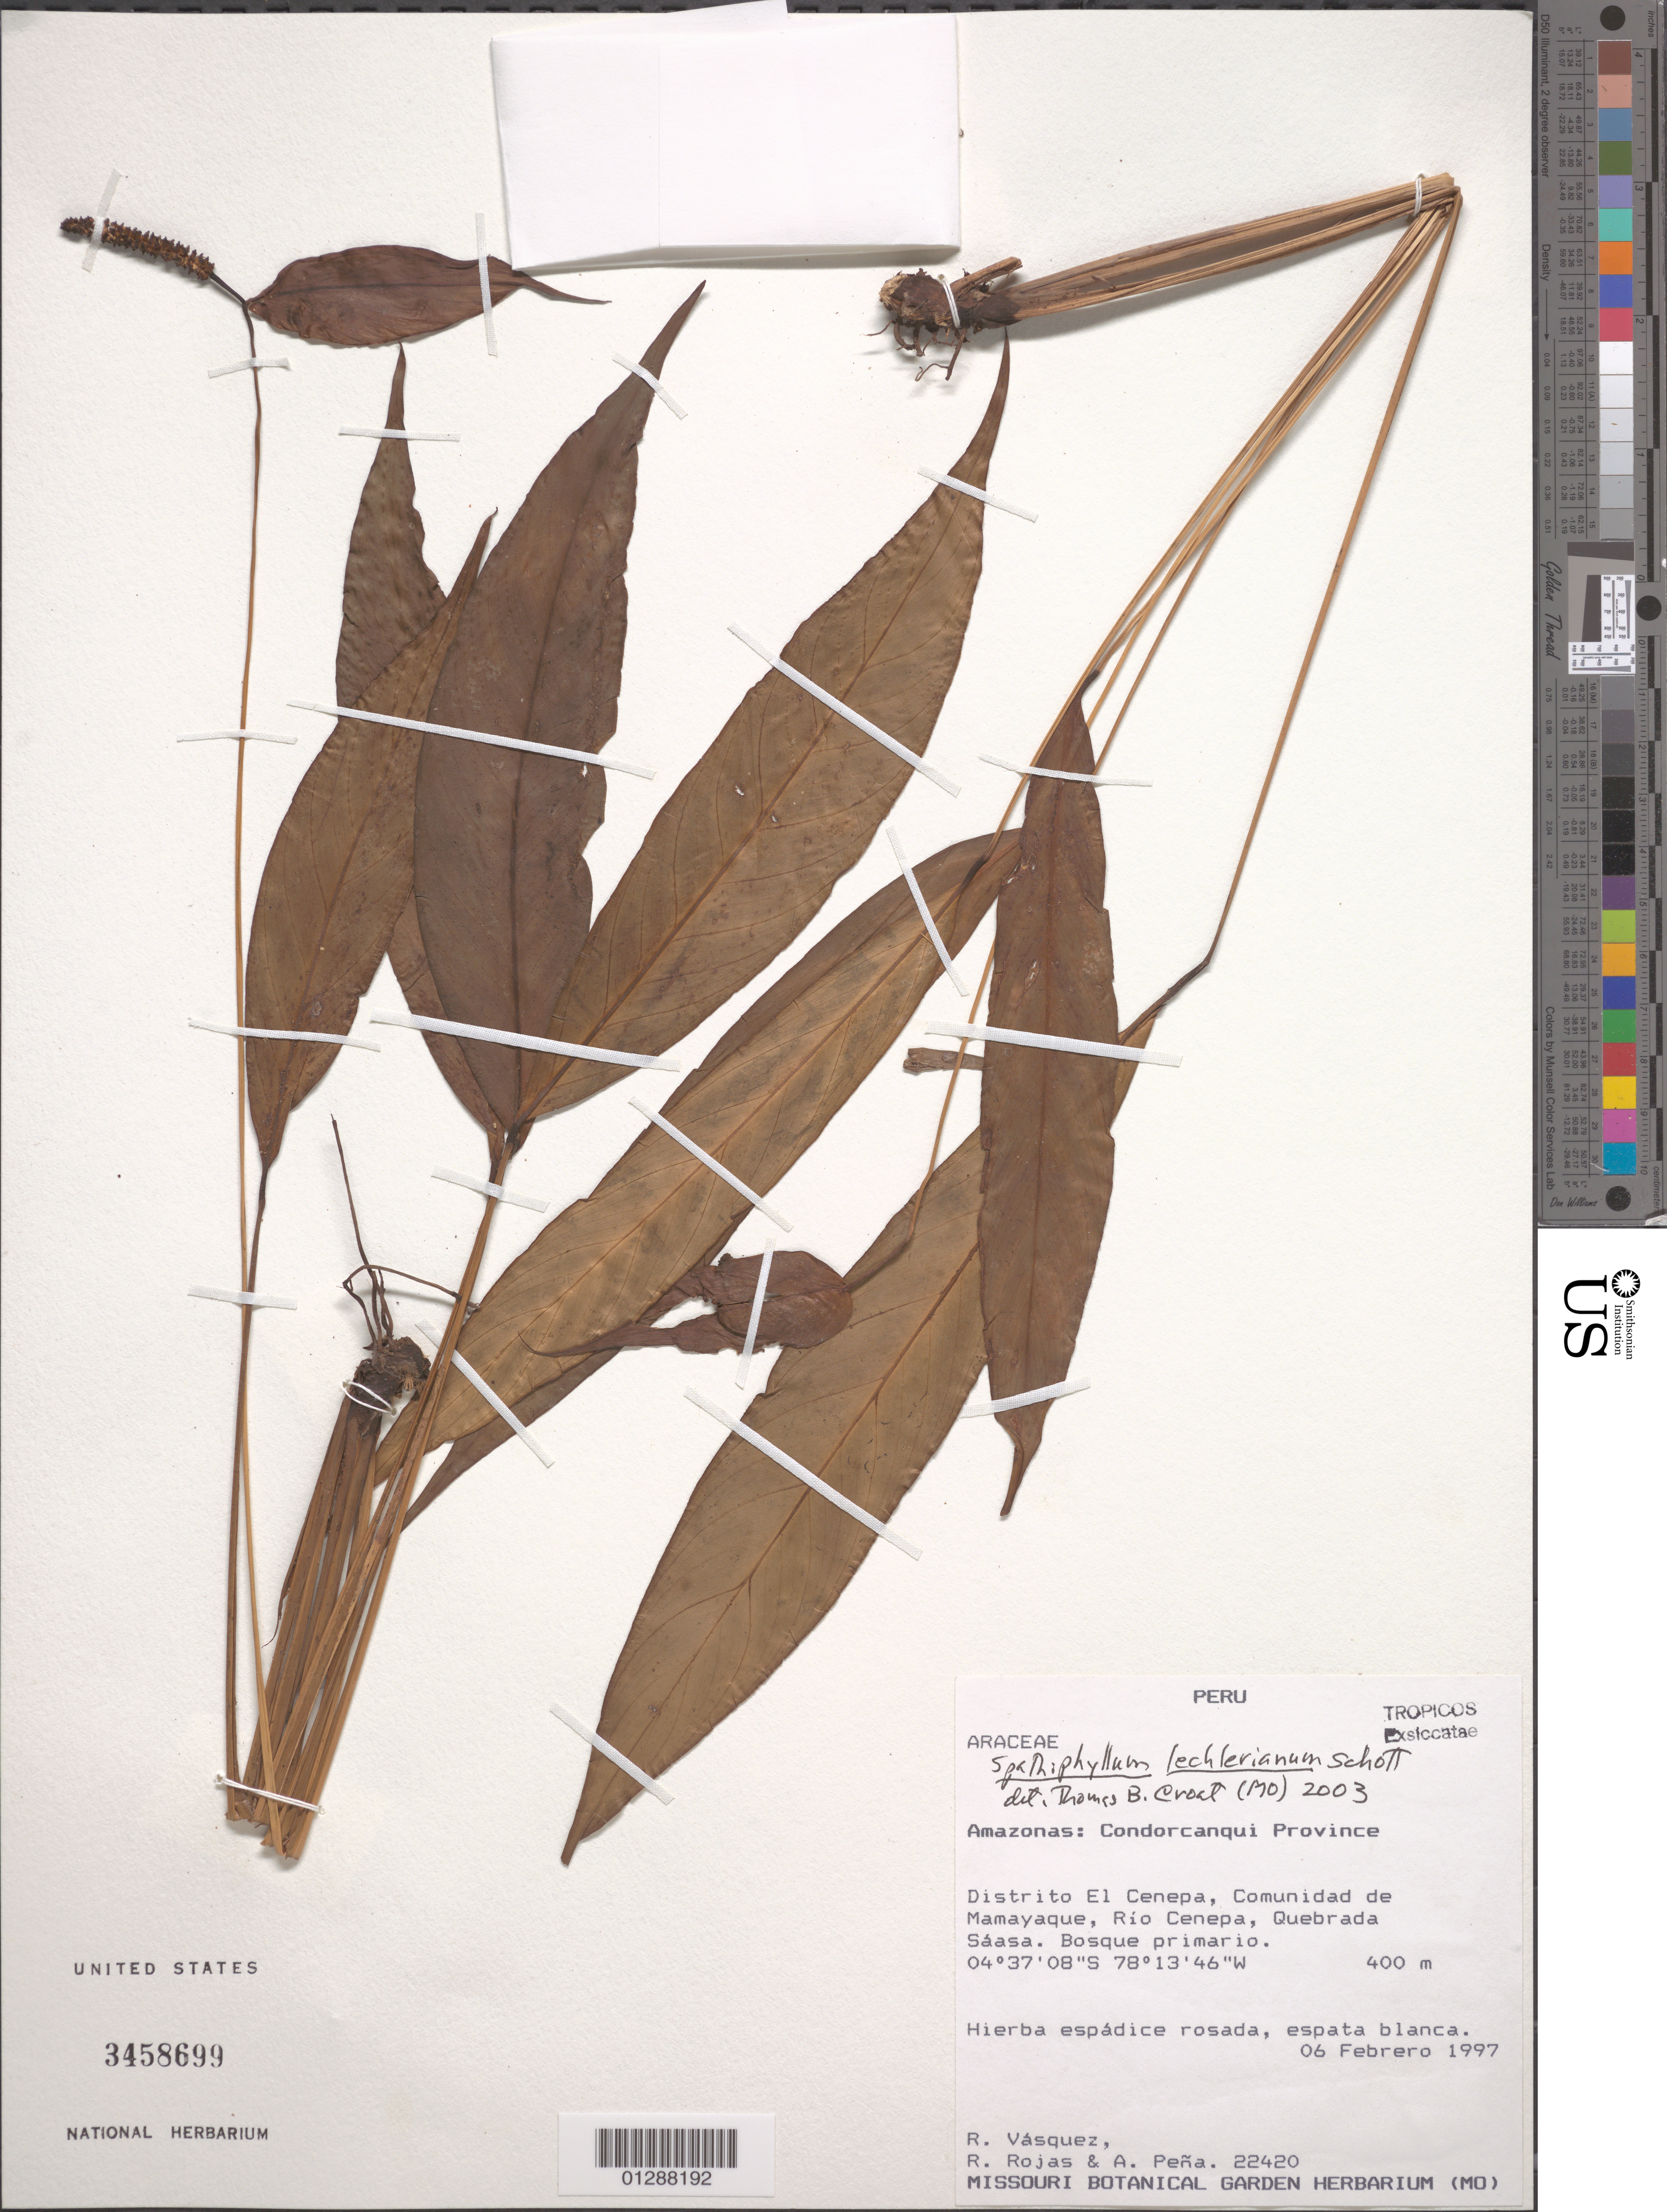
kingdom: Plantae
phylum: Tracheophyta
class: Liliopsida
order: Alismatales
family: Araceae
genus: Spathiphyllum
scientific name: Spathiphyllum lechlerianum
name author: Schott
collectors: R. Vasquez, R. Rojas & A. Peña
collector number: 22420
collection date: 1997-02-06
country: Peru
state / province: Amazonas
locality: Condorcanqui Province. Distrito El Cenepa, Comunidad de Mamayaque, Río Cenepa, Quebrada Sáasa.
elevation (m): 400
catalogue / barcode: US 3458699